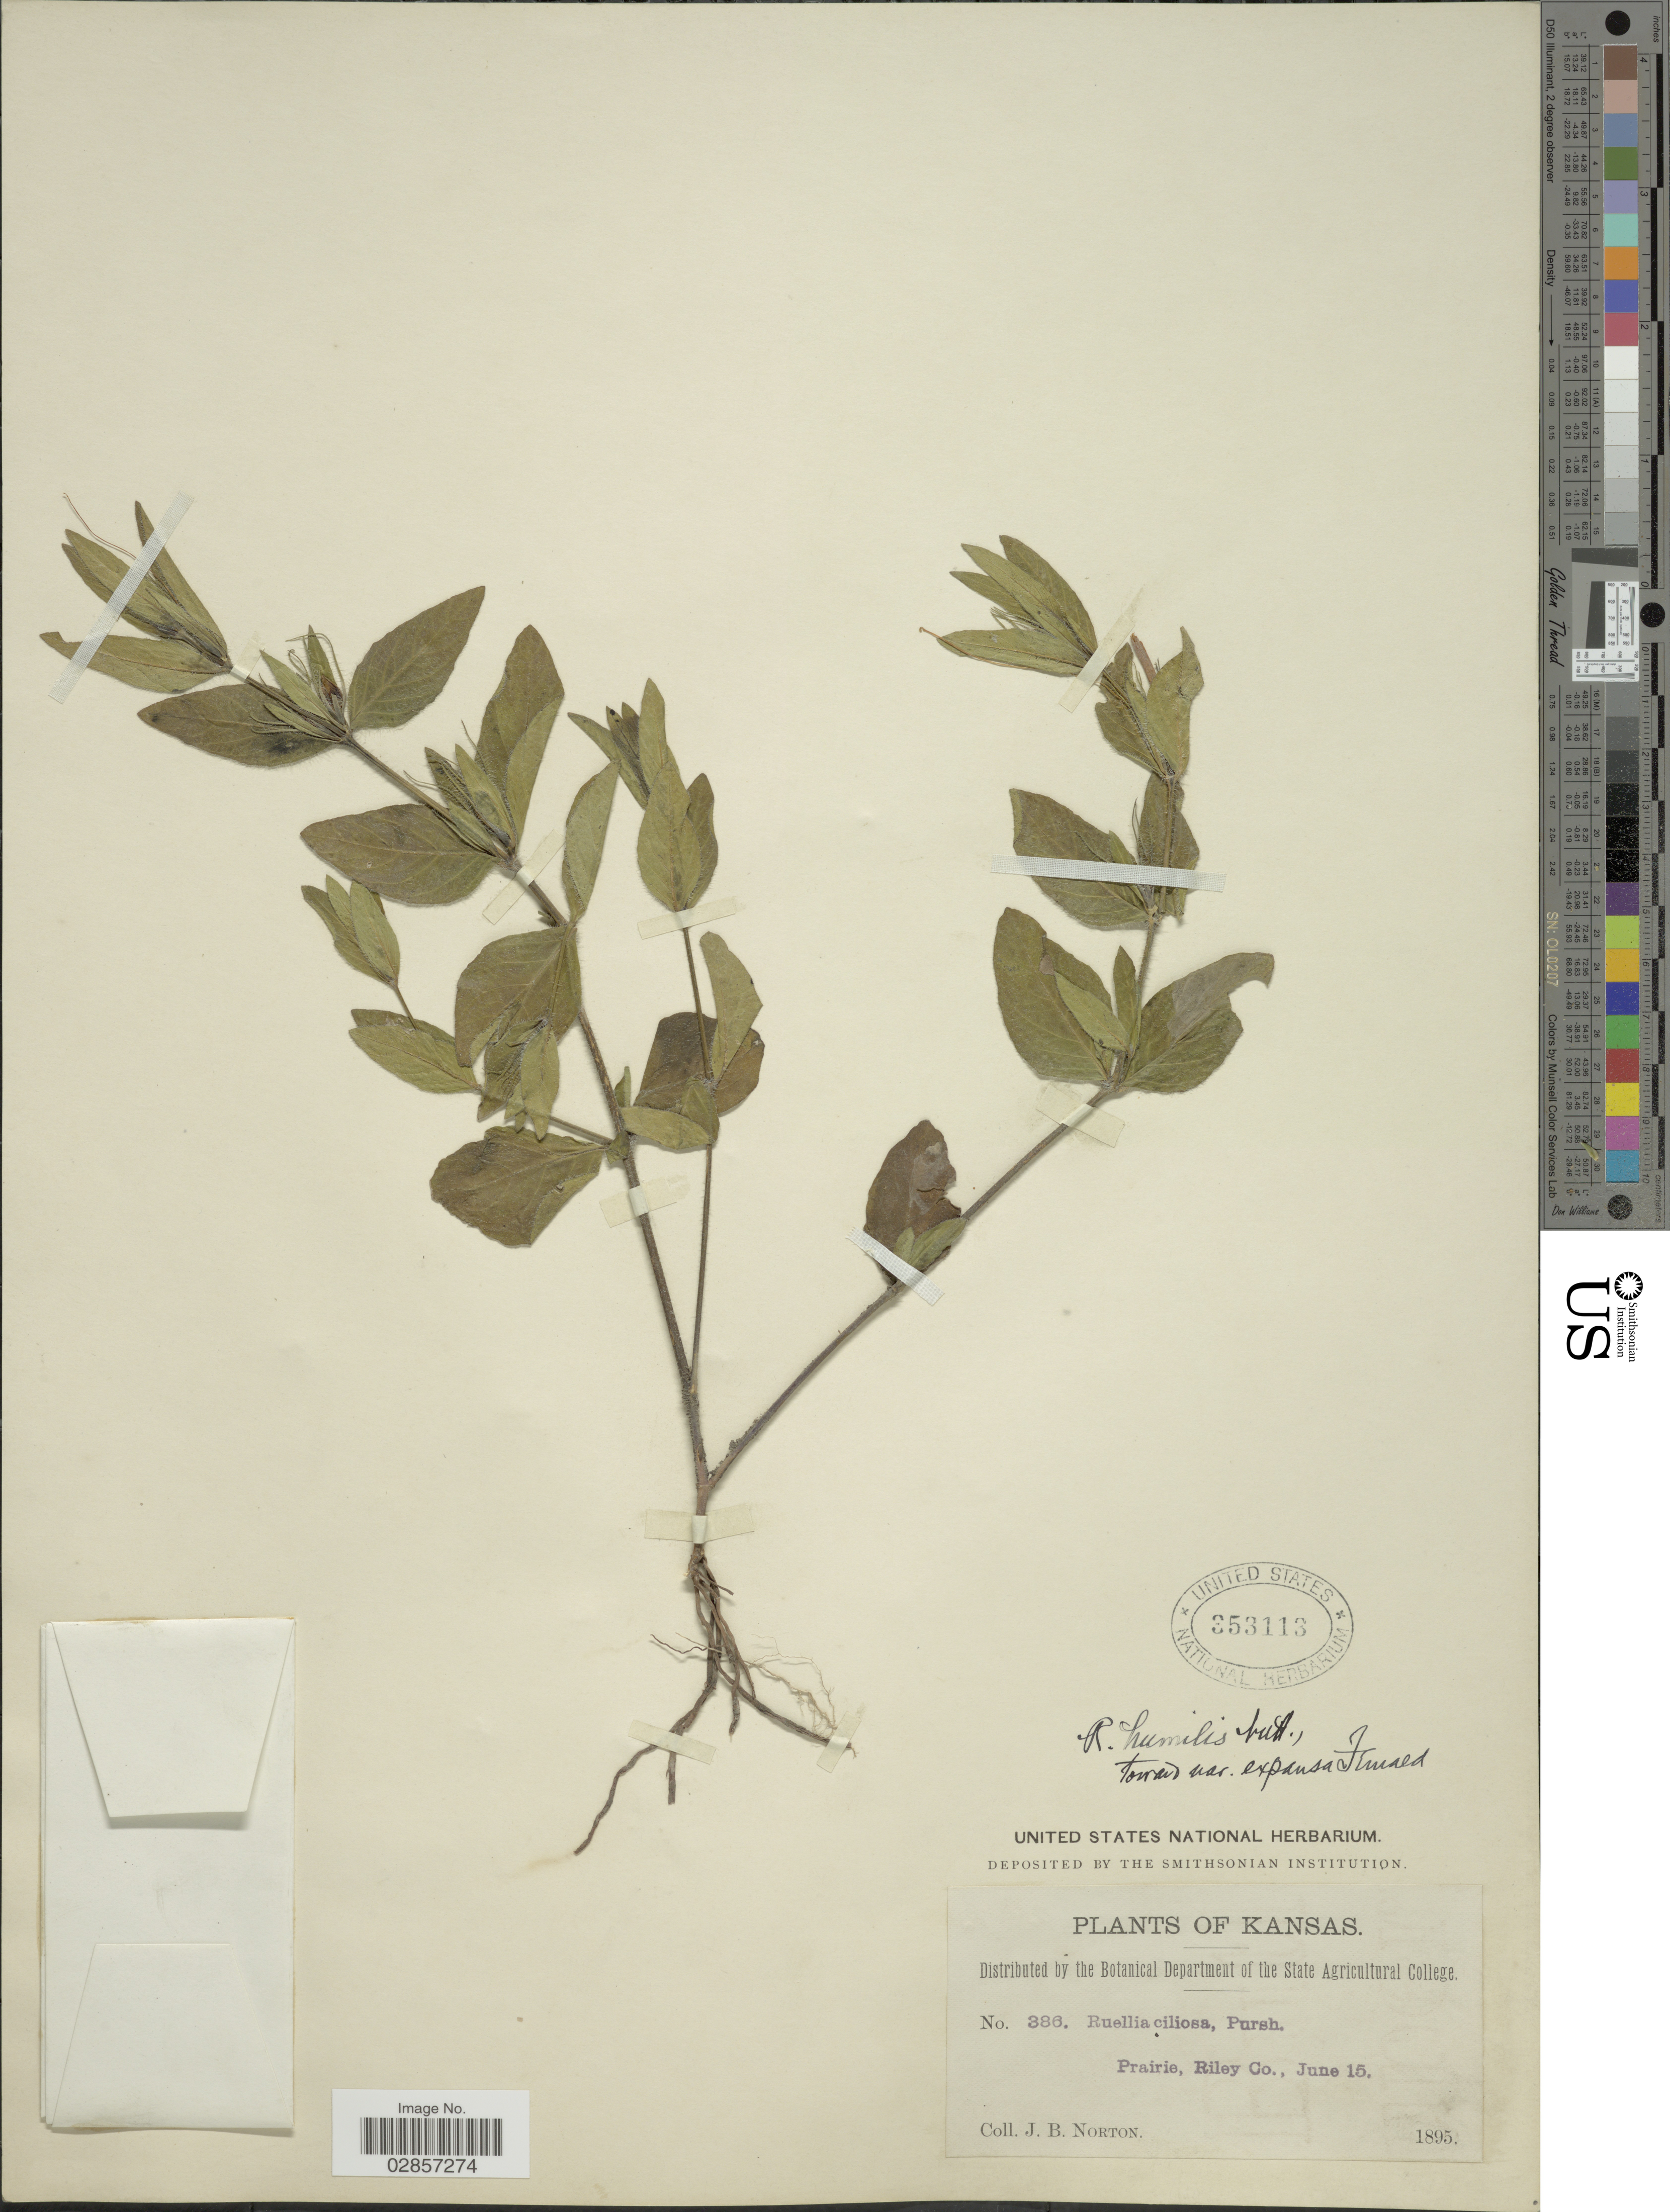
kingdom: Plantae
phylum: Tracheophyta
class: Magnoliopsida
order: Lamiales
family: Acanthaceae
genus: Ruellia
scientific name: Ruellia humilis var. expansa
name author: Fernald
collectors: J. B. Norton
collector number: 386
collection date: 1895-06-15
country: United States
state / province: Kansas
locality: Prairie, Riley Co.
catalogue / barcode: US 353113